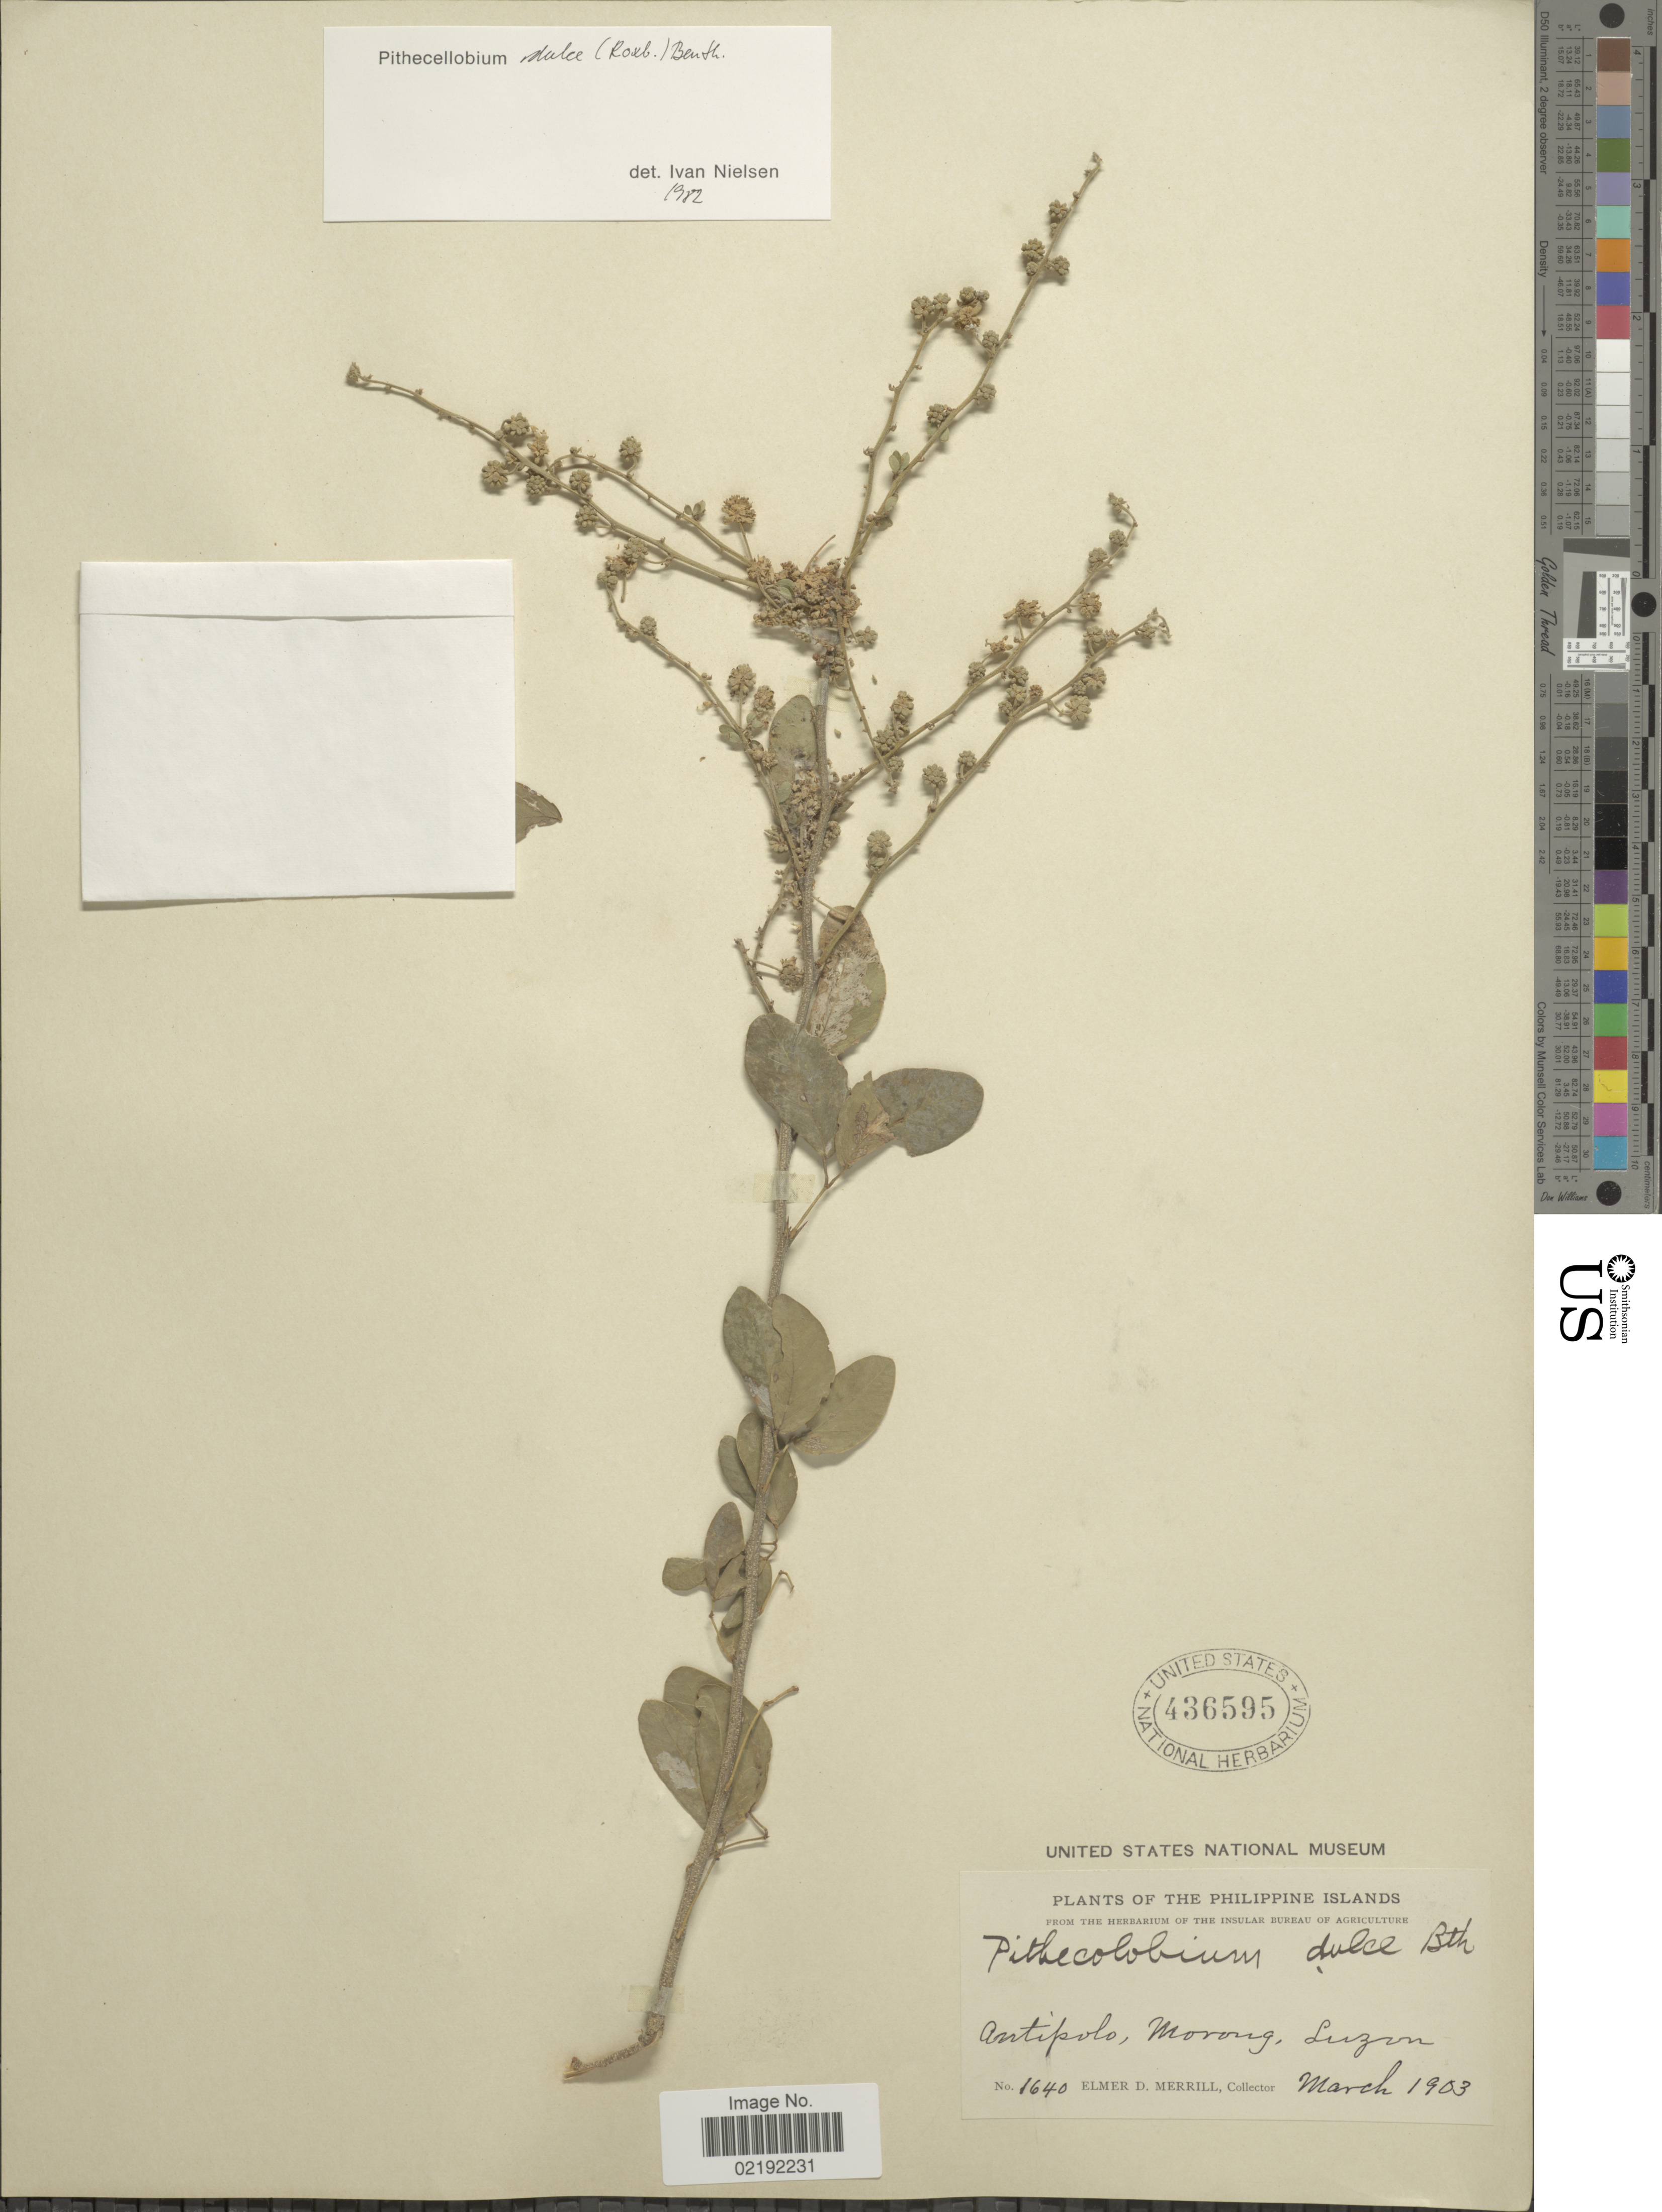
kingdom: Plantae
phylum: Tracheophyta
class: Magnoliopsida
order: Fabales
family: Fabaceae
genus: Pithecellobium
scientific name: Pithecellobium dulce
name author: (Roxb.) Benth.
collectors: E. D. Merrill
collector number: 1640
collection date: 1903-03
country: Philippines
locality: Philippine Islands, Antipolo, Morong, Luzon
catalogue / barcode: US 436595